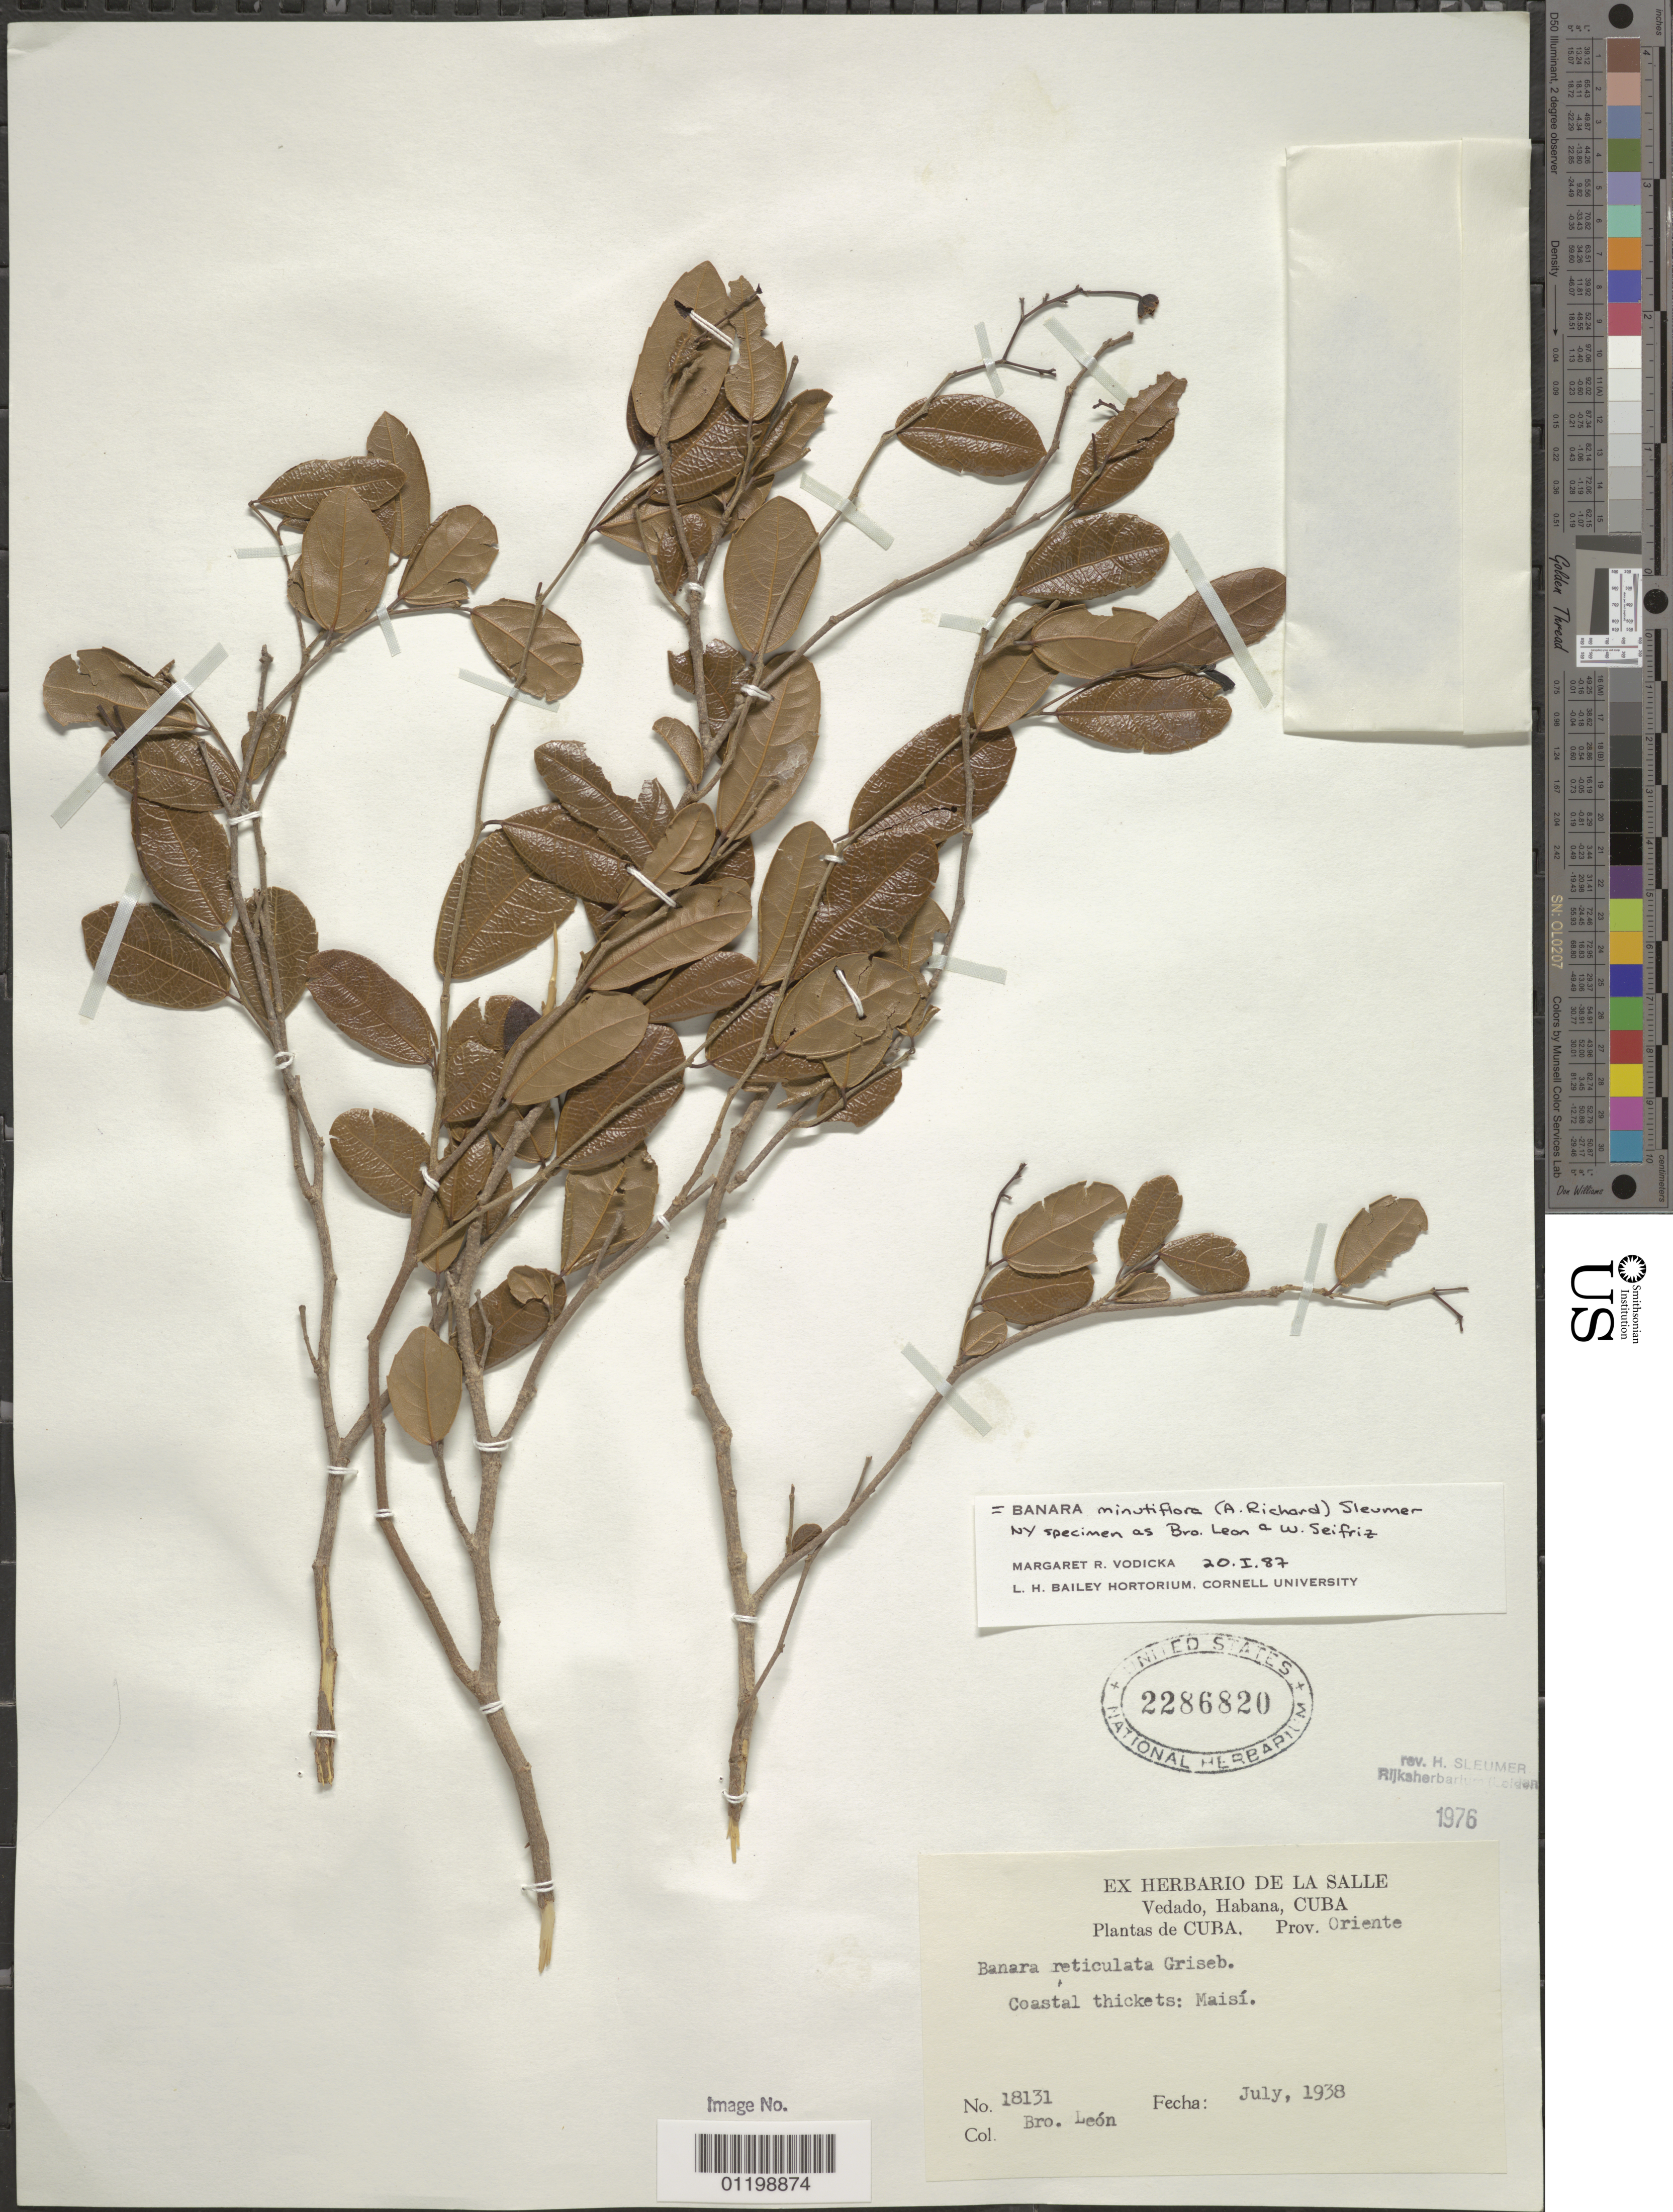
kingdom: Plantae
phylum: Tracheophyta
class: Magnoliopsida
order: Malpighiales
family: Salicaceae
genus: Banara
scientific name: Banara minutiflora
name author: (A. Rich.) Sleumer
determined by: Vodicka, M. R.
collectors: Bro. León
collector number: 18131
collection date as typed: Jul 1938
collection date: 1938-07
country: Cuba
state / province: Oriente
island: Greater Antilles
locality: Maisi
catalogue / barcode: US 2286820